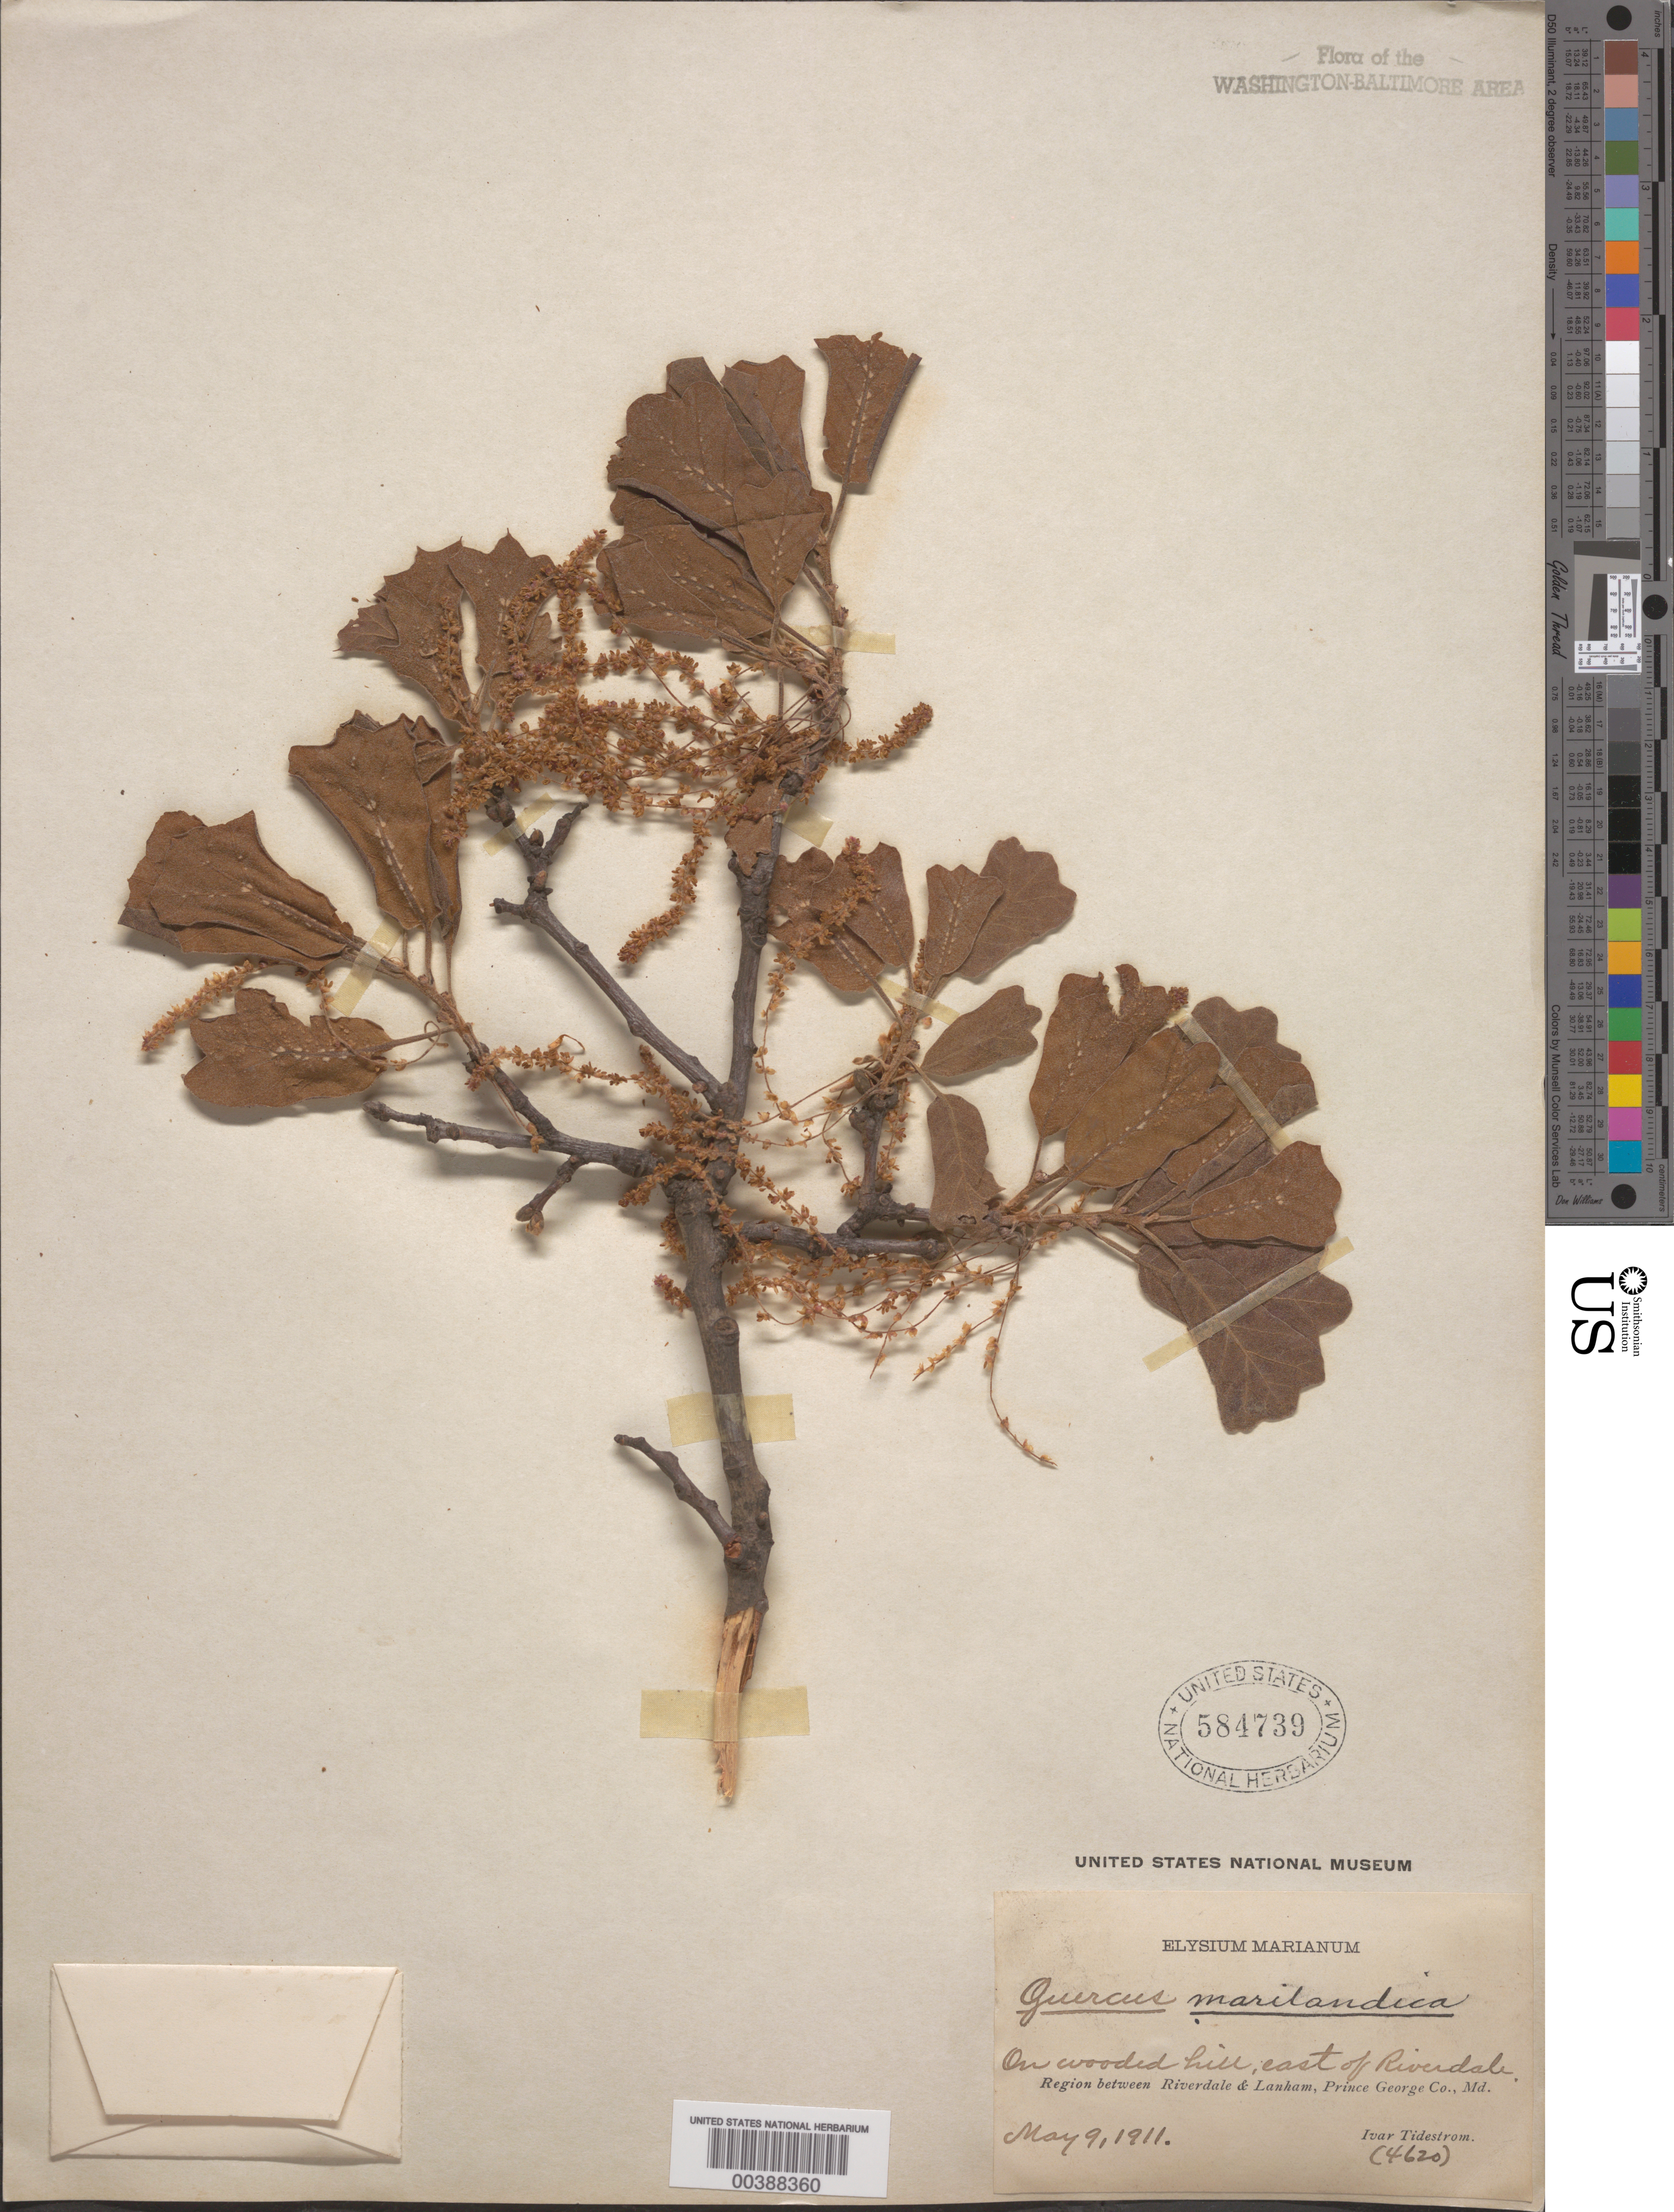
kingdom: Plantae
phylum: Tracheophyta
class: Magnoliopsida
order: Fagales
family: Fagaceae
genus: Quercus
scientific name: Quercus marilandica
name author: (L.) Münchh.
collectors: I. F. Tidestrom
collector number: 4620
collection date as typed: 09 May 1911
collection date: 1911-05-09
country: United States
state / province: Maryland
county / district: Prince George's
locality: East of Riverdale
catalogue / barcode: US 584739